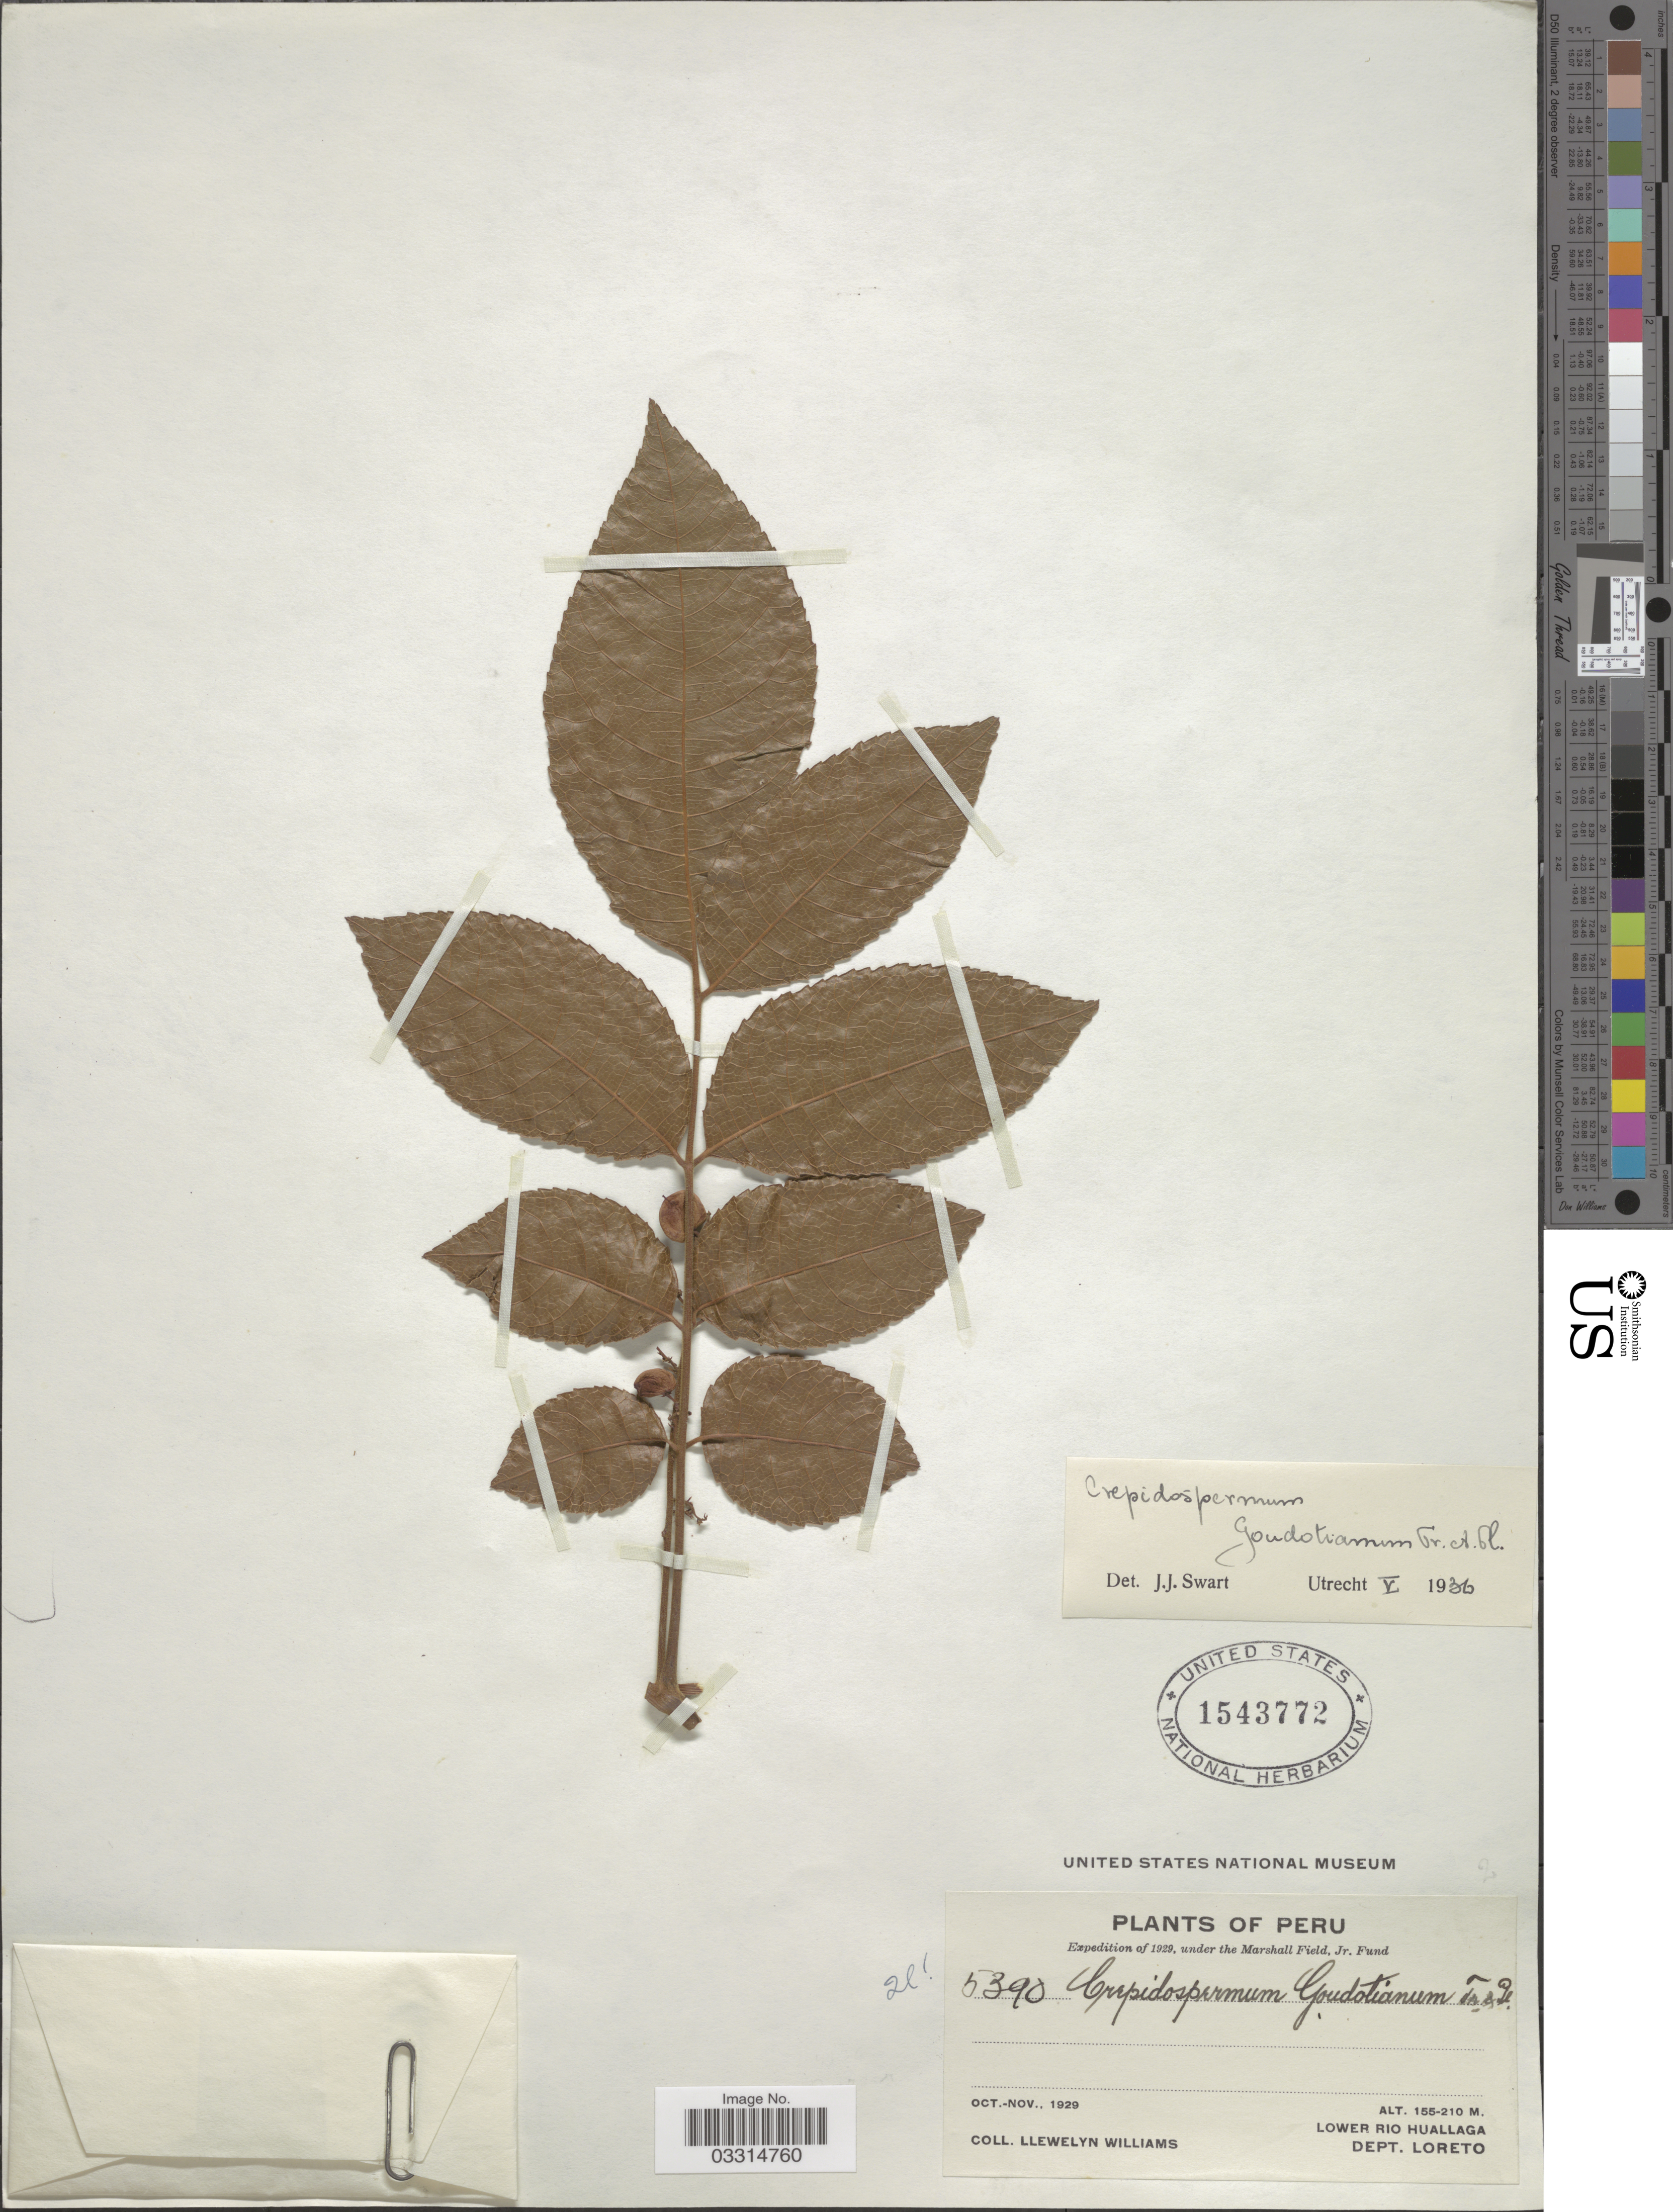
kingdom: Plantae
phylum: Tracheophyta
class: Magnoliopsida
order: Sapindales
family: Burseraceae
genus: Protium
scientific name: Protium goudotianum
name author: (Tul.) Byng & Christenh.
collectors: Ll. Williams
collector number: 5390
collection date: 1929-10/1929-11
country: Peru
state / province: Loreto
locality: Lower Rio Huallaga. Dept. Loreto.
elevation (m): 155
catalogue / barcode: US 1543772